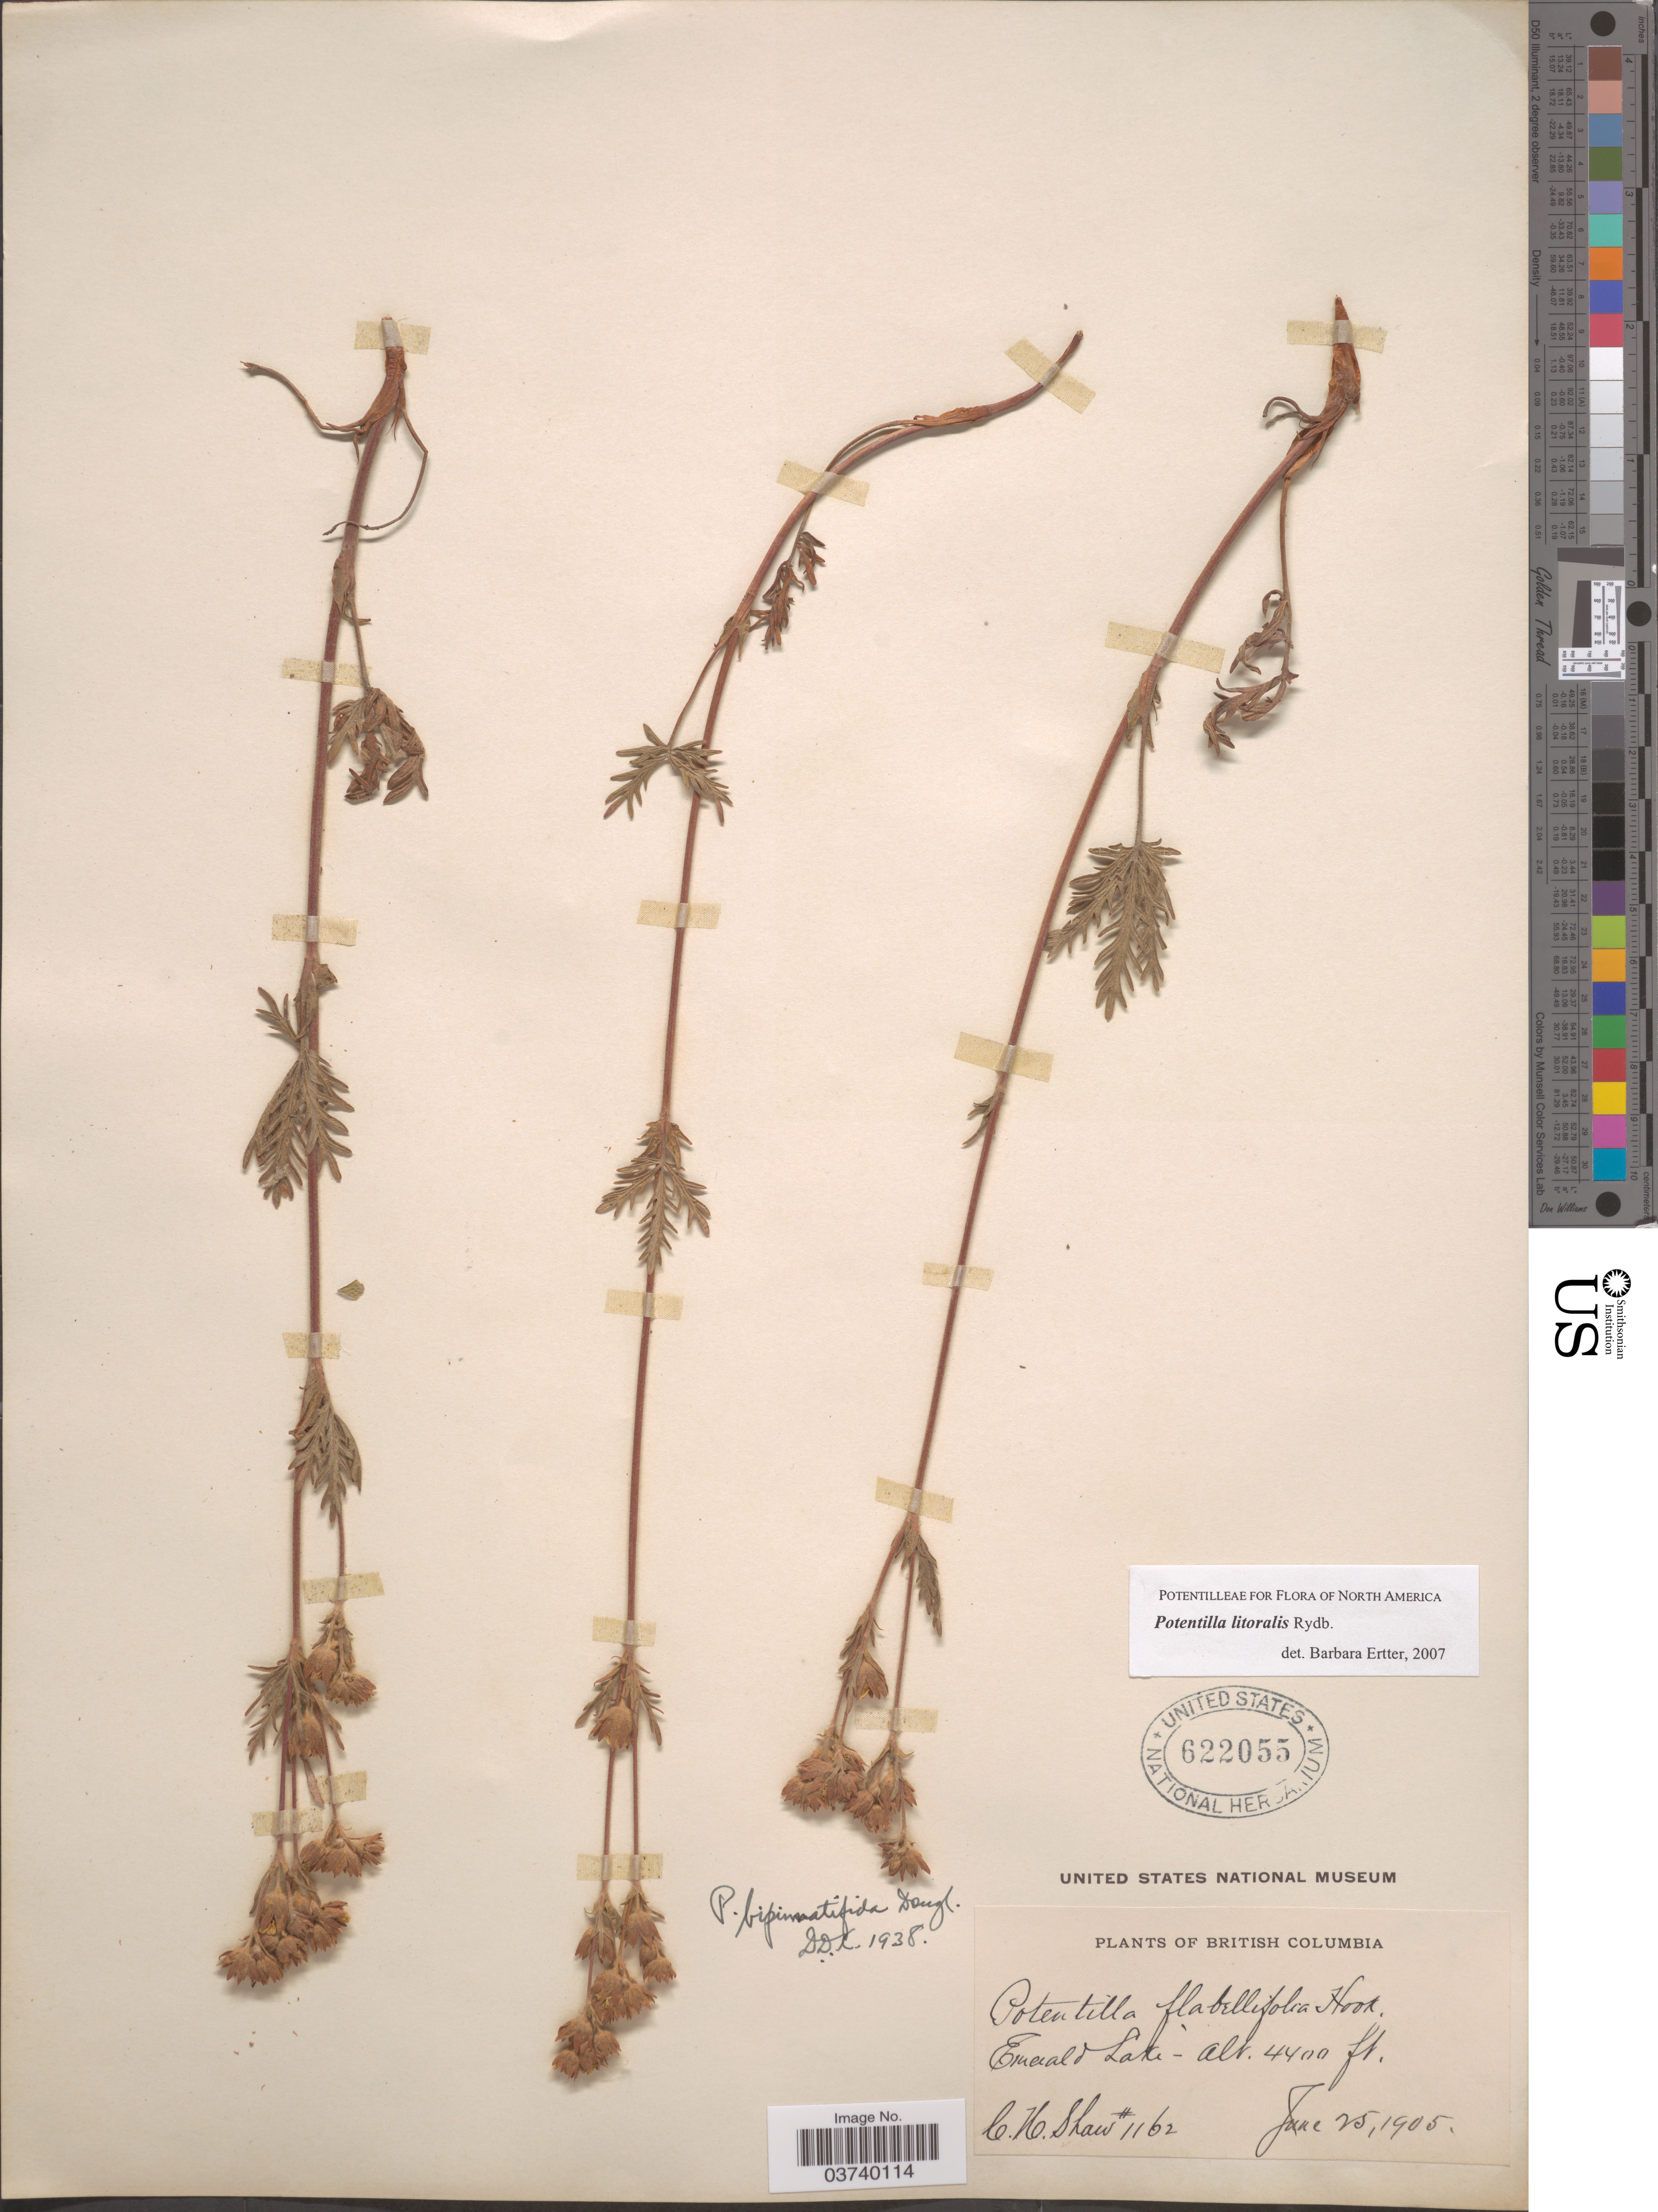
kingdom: Plantae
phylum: Tracheophyta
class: Magnoliopsida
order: Rosales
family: Rosaceae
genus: Potentilla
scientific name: Potentilla litoralis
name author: Rydb.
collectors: C. H. Shaw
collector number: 1162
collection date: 1905-06-25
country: Canada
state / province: British Columbia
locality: Emerald Lake.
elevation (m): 1341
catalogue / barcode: US 622055